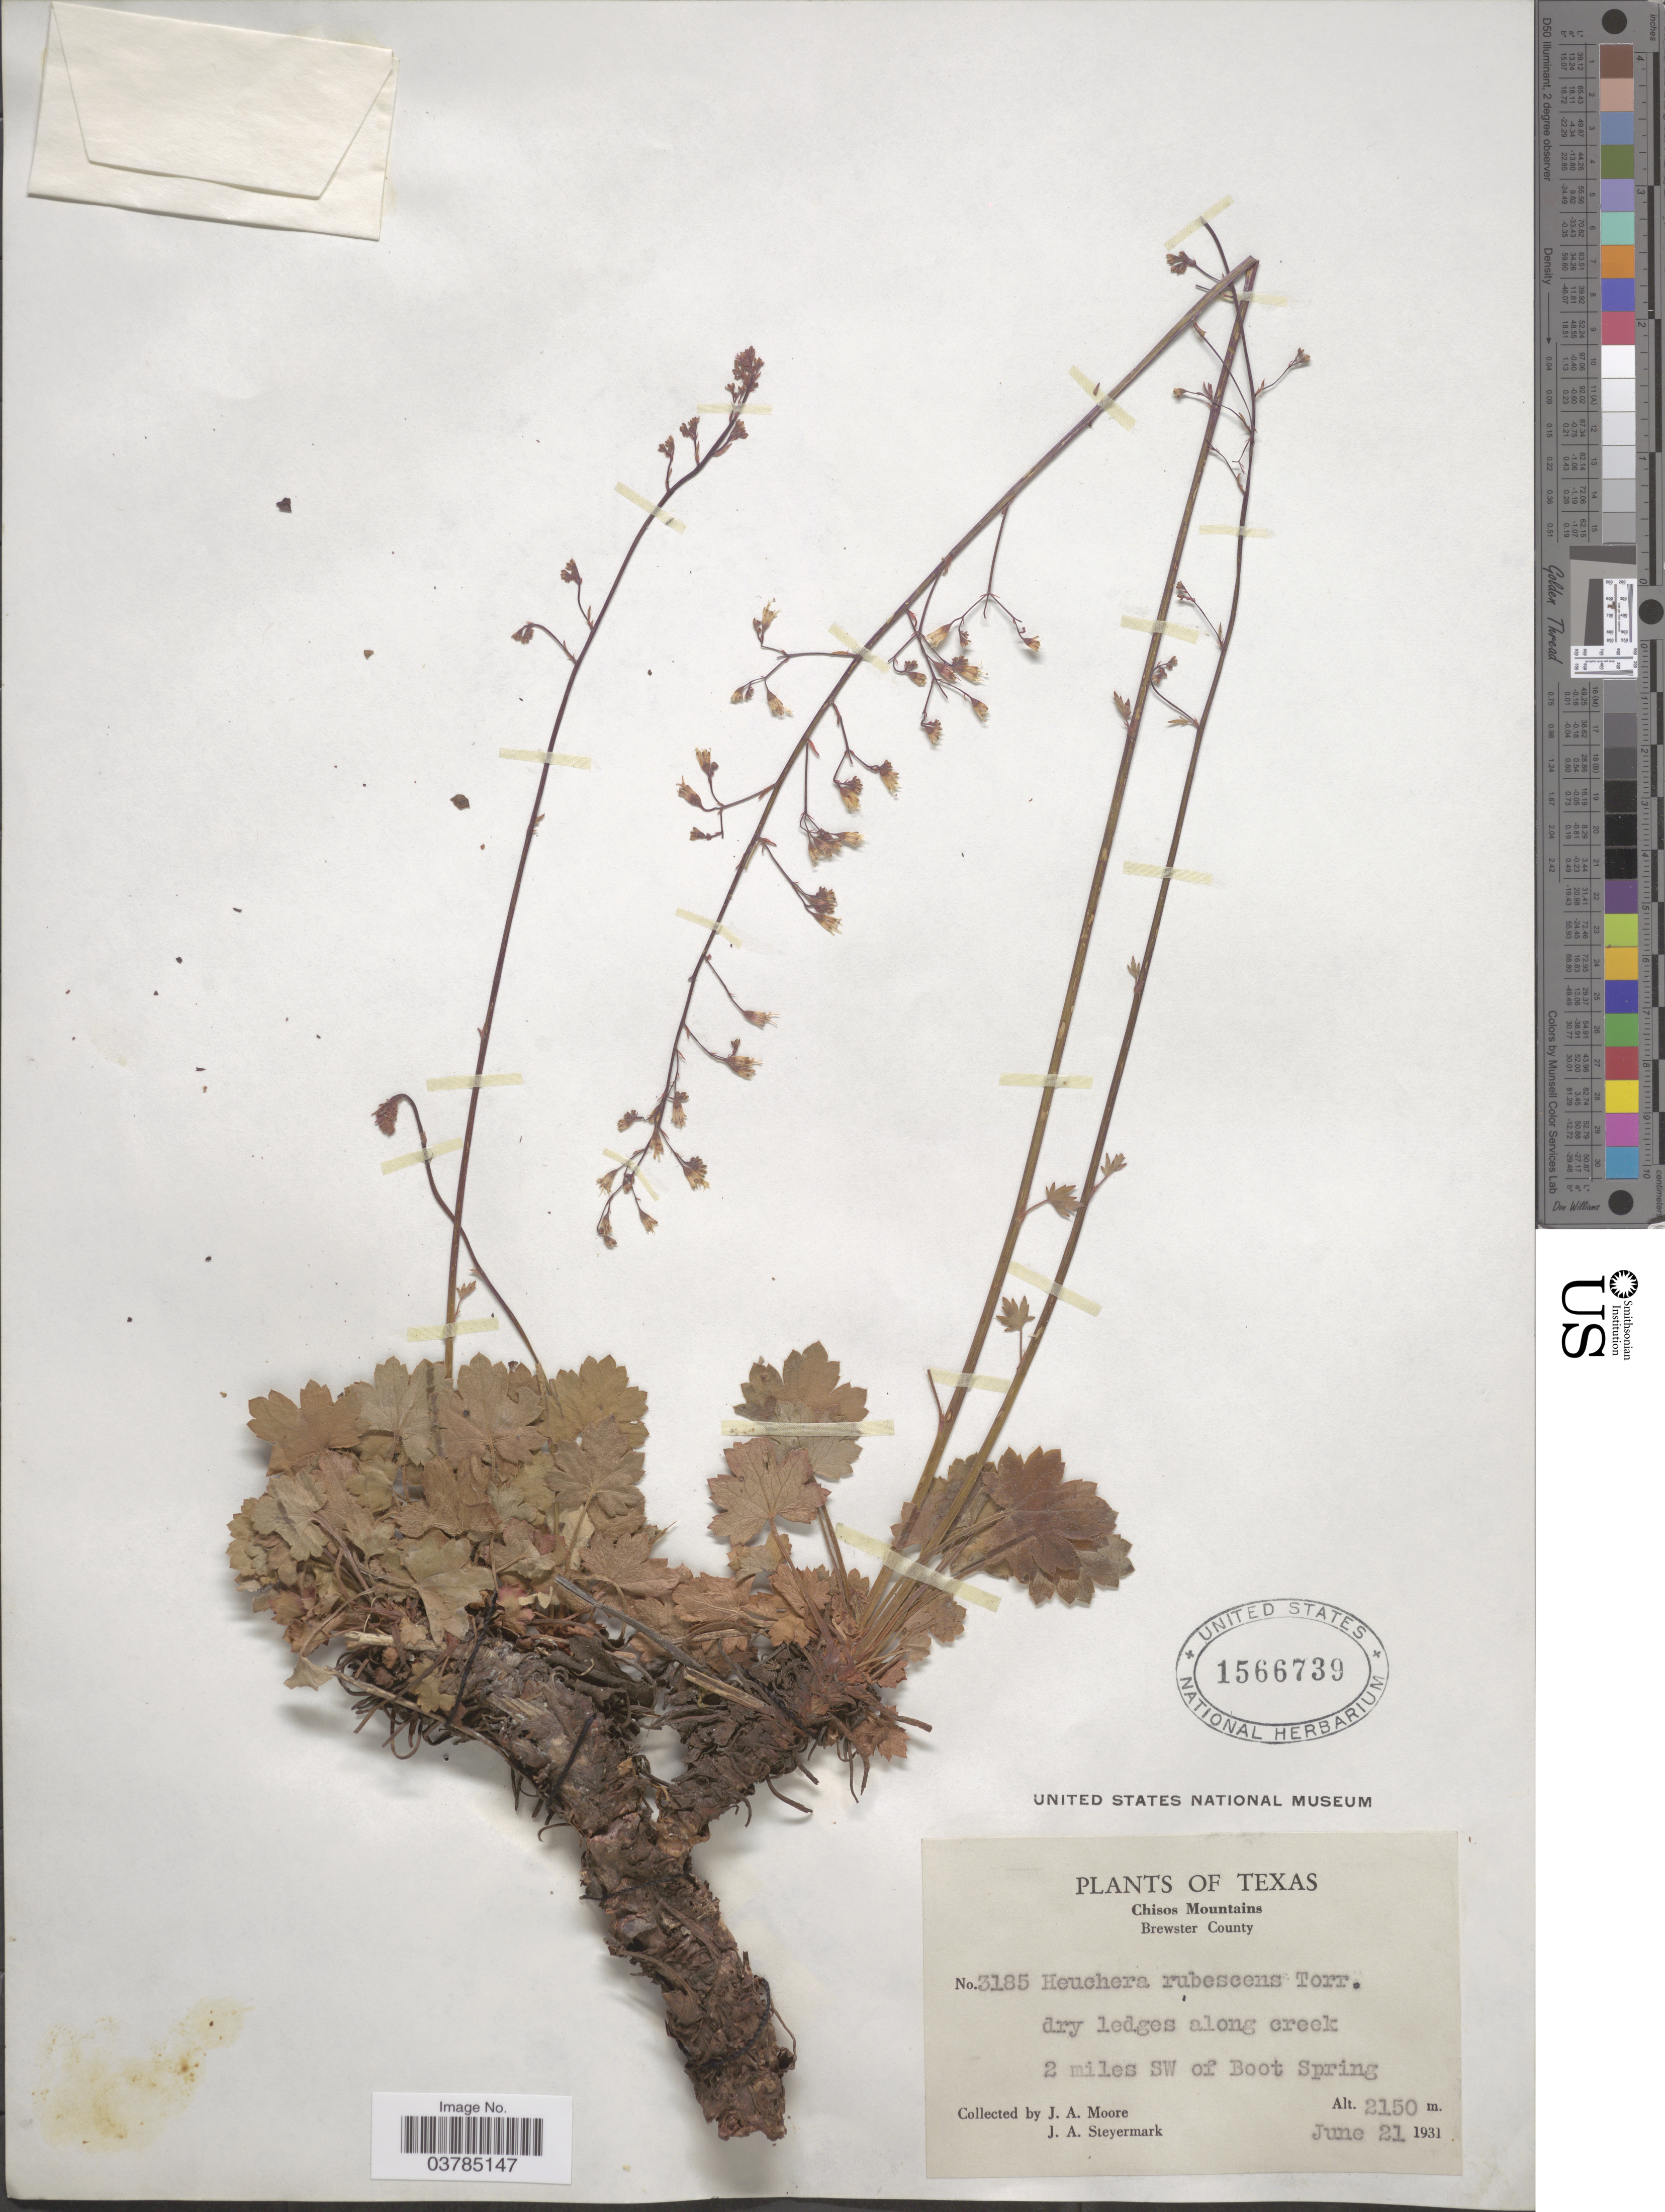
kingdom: Plantae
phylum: Tracheophyta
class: Magnoliopsida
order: Saxifragales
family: Saxifragaceae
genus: Heuchera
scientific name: Heuchera rubescens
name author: Torr.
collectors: J. A. Moore & J. Steyermark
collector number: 3185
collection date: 1931-06-21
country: United States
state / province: Texas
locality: Chisos Mountains. Brewster County. 2 miles SW of Boot Spring.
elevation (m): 2150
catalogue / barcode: US 1566739